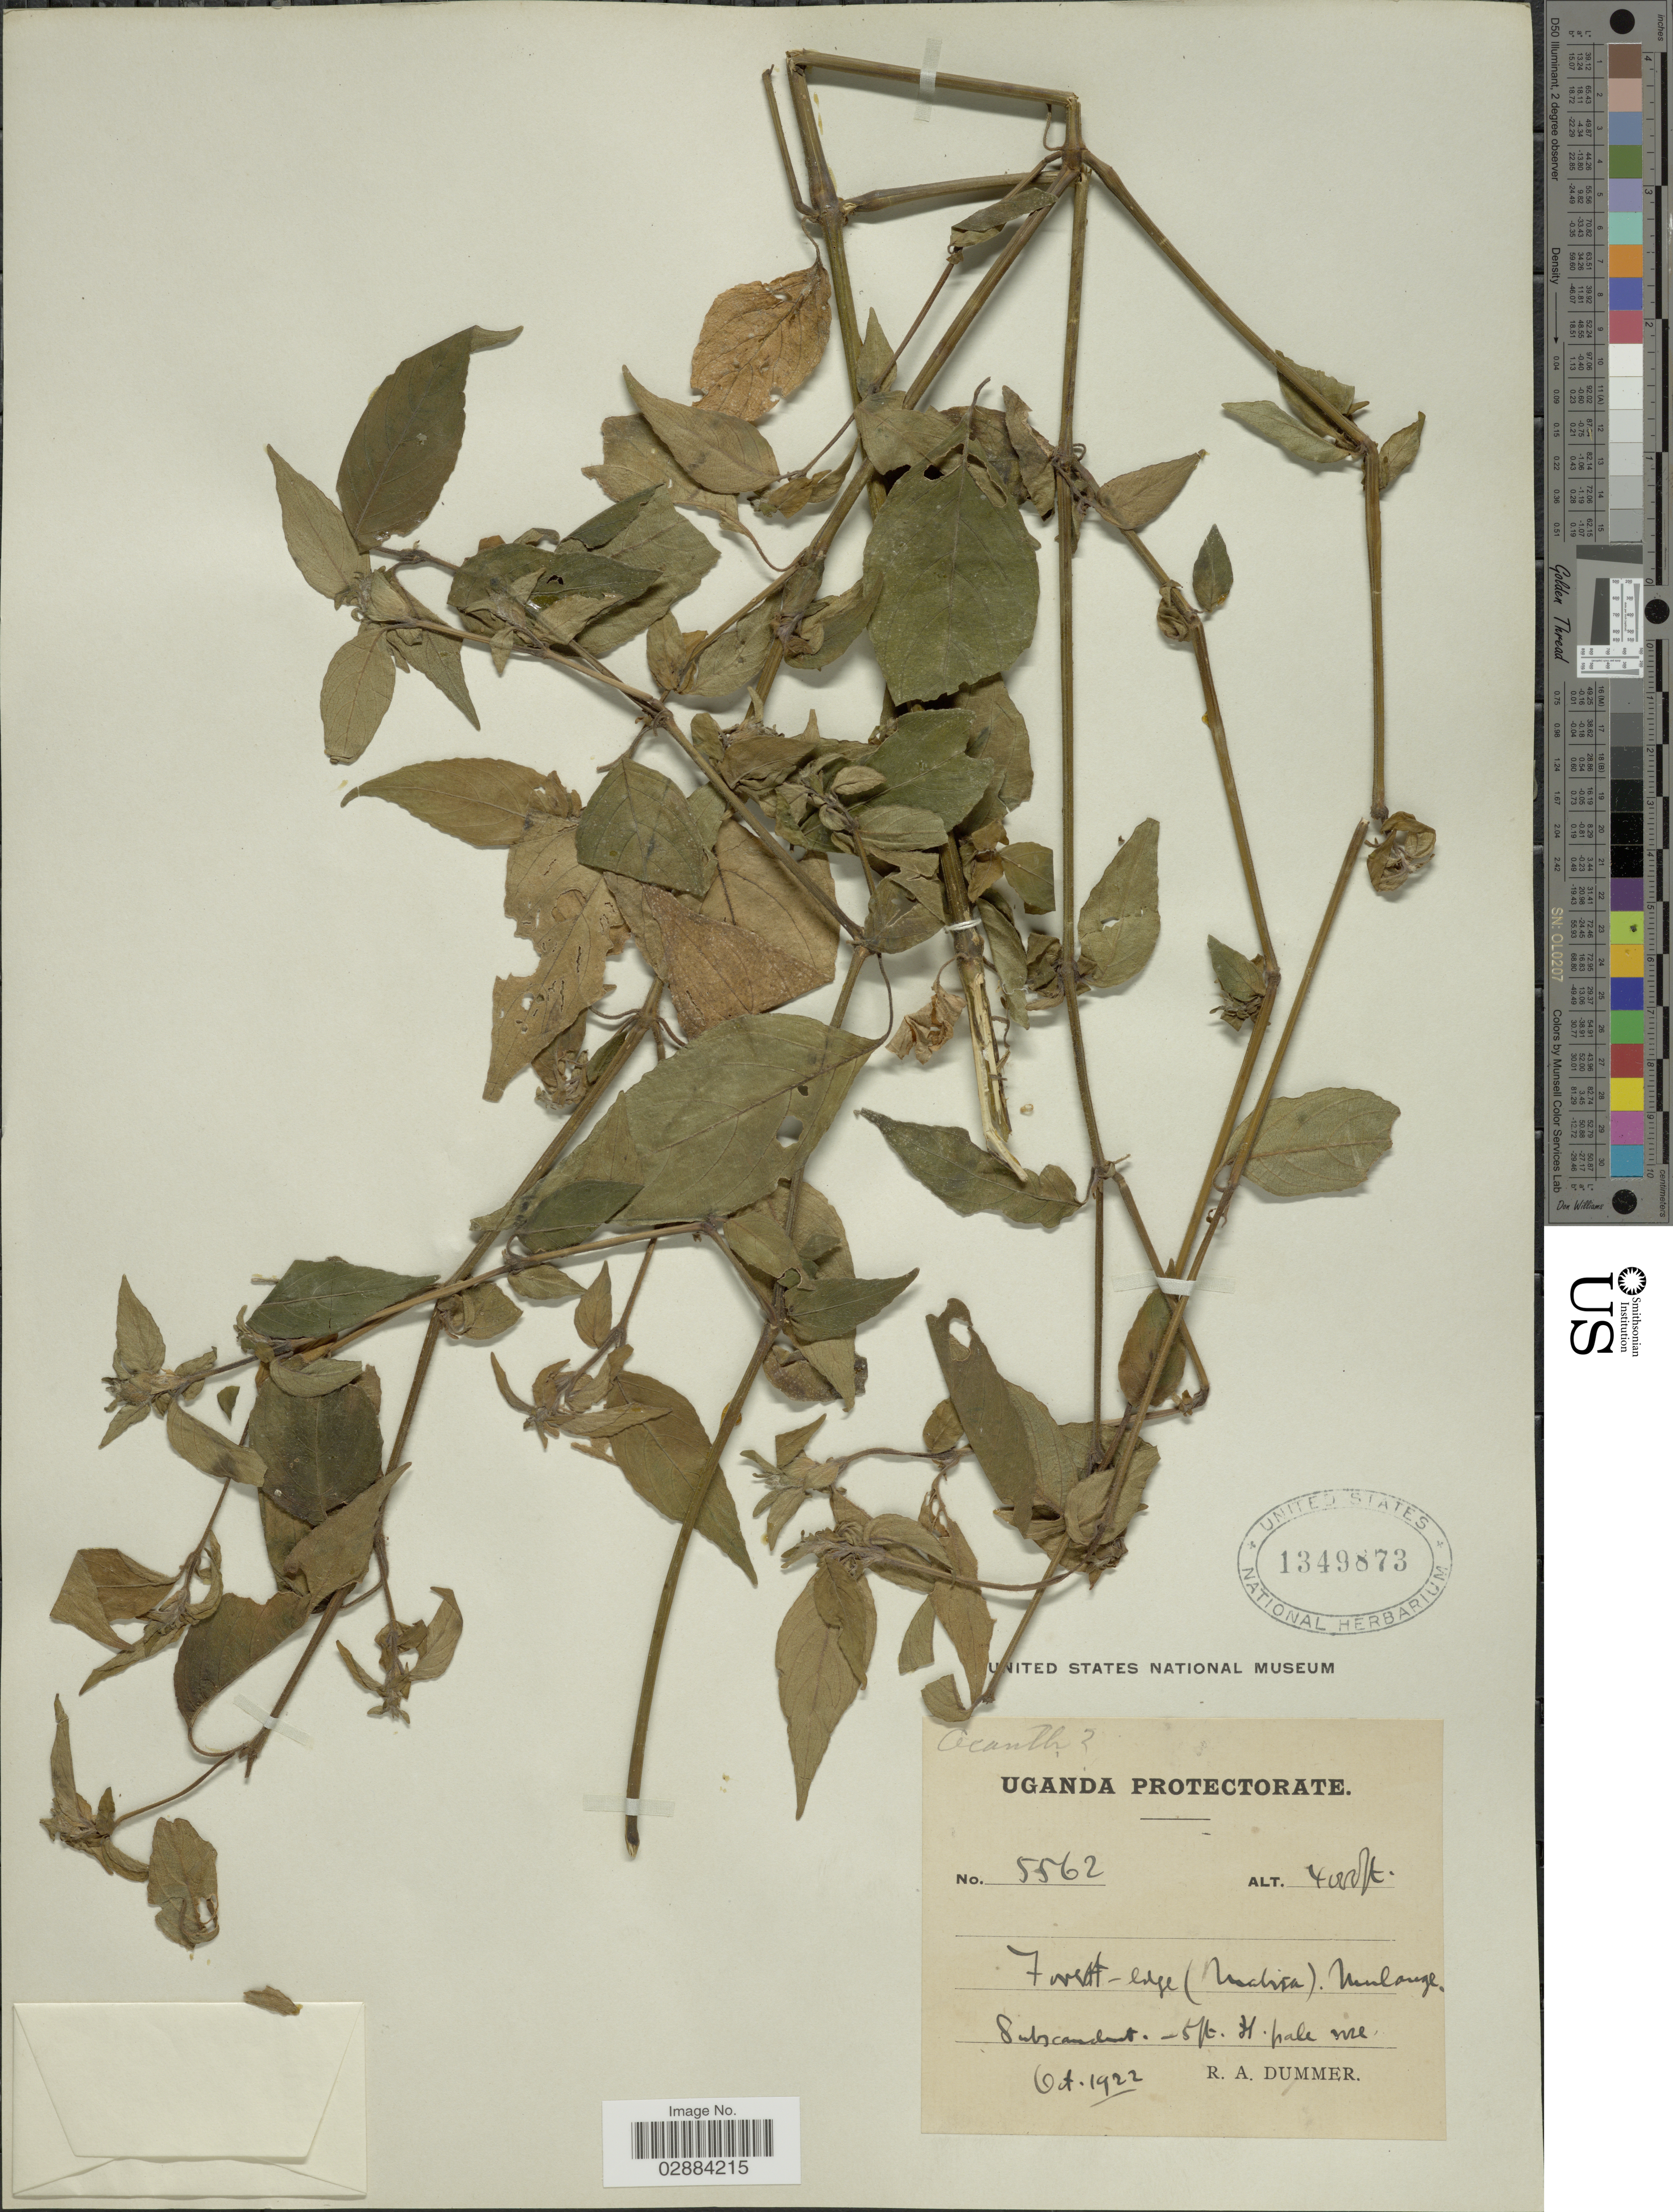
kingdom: Plantae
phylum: Tracheophyta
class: Magnoliopsida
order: Lamiales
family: Acanthaceae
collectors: R. Dümmer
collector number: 5562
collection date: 1922-10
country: Uganda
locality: Uganda Protectorate. Forest-edge (Mudisa). Mulange.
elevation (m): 1219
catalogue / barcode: US 1349873